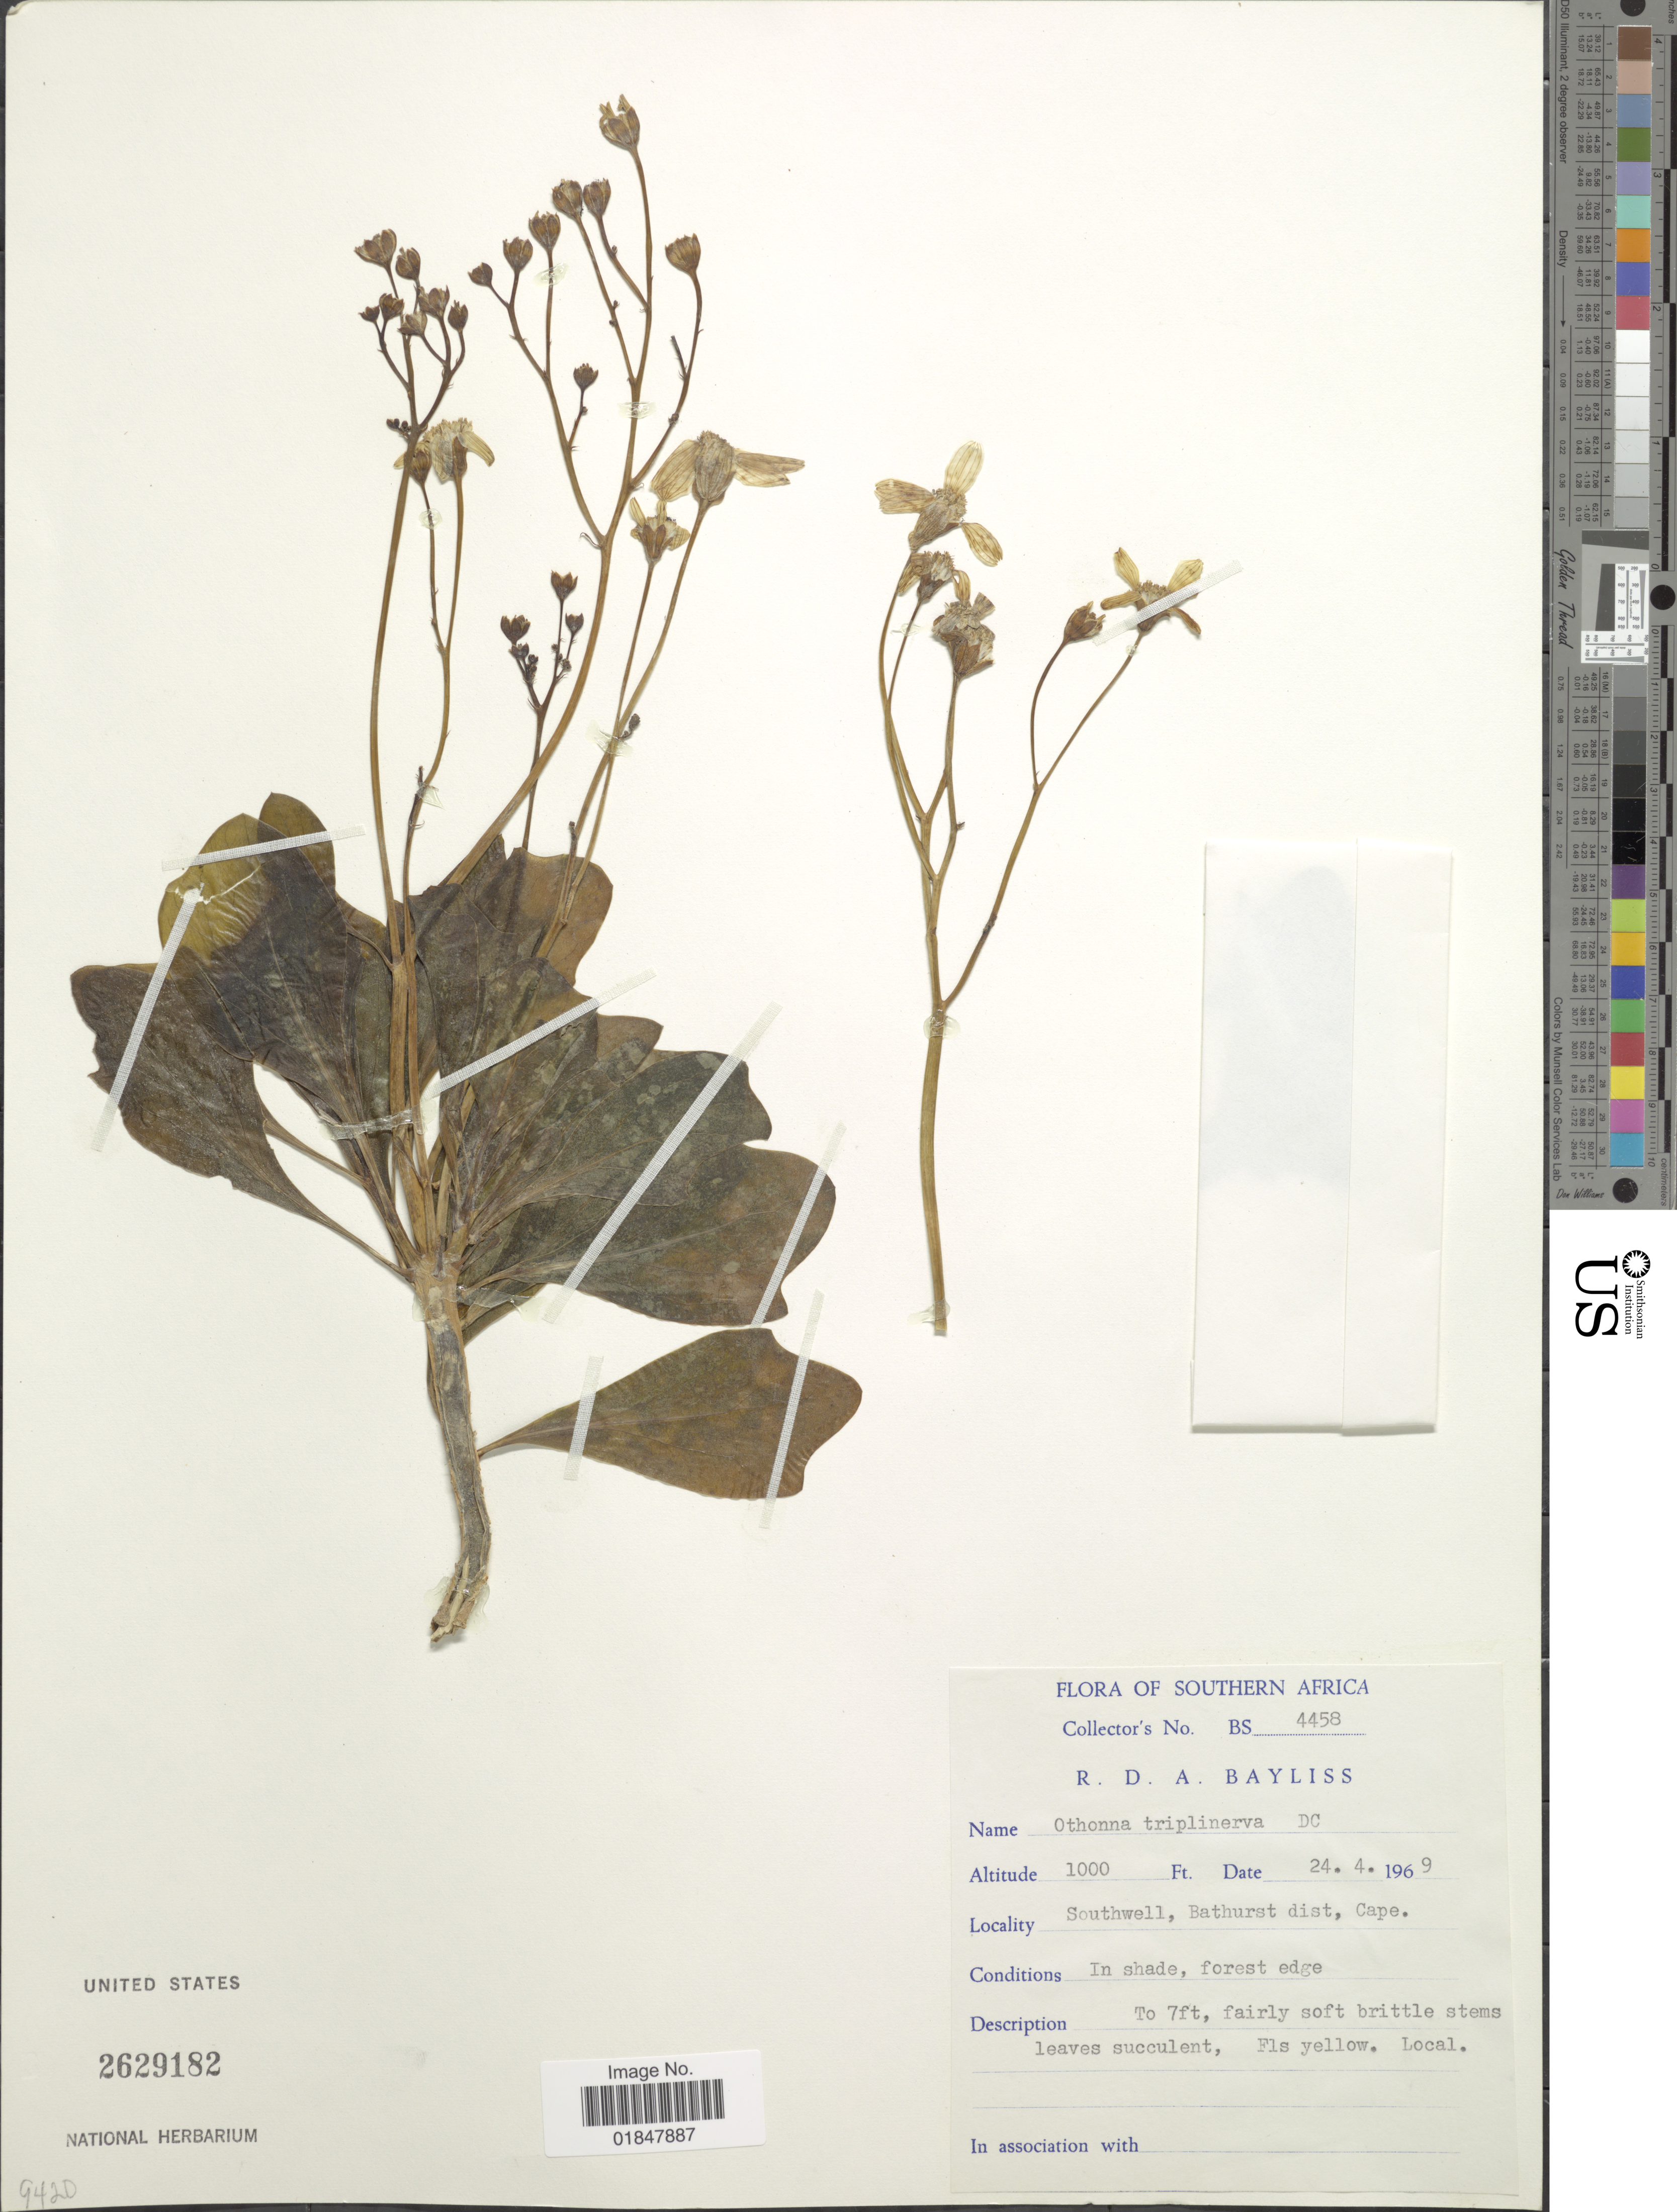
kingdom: Plantae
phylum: Tracheophyta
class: Magnoliopsida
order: Asterales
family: Asteraceae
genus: Othonna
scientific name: Othonna triplinervia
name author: DC.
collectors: R. Bayliss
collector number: BS4458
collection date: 1969-04-24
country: South Africa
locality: Southwell, Bathurst dist. Cape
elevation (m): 305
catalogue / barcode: US 2629182